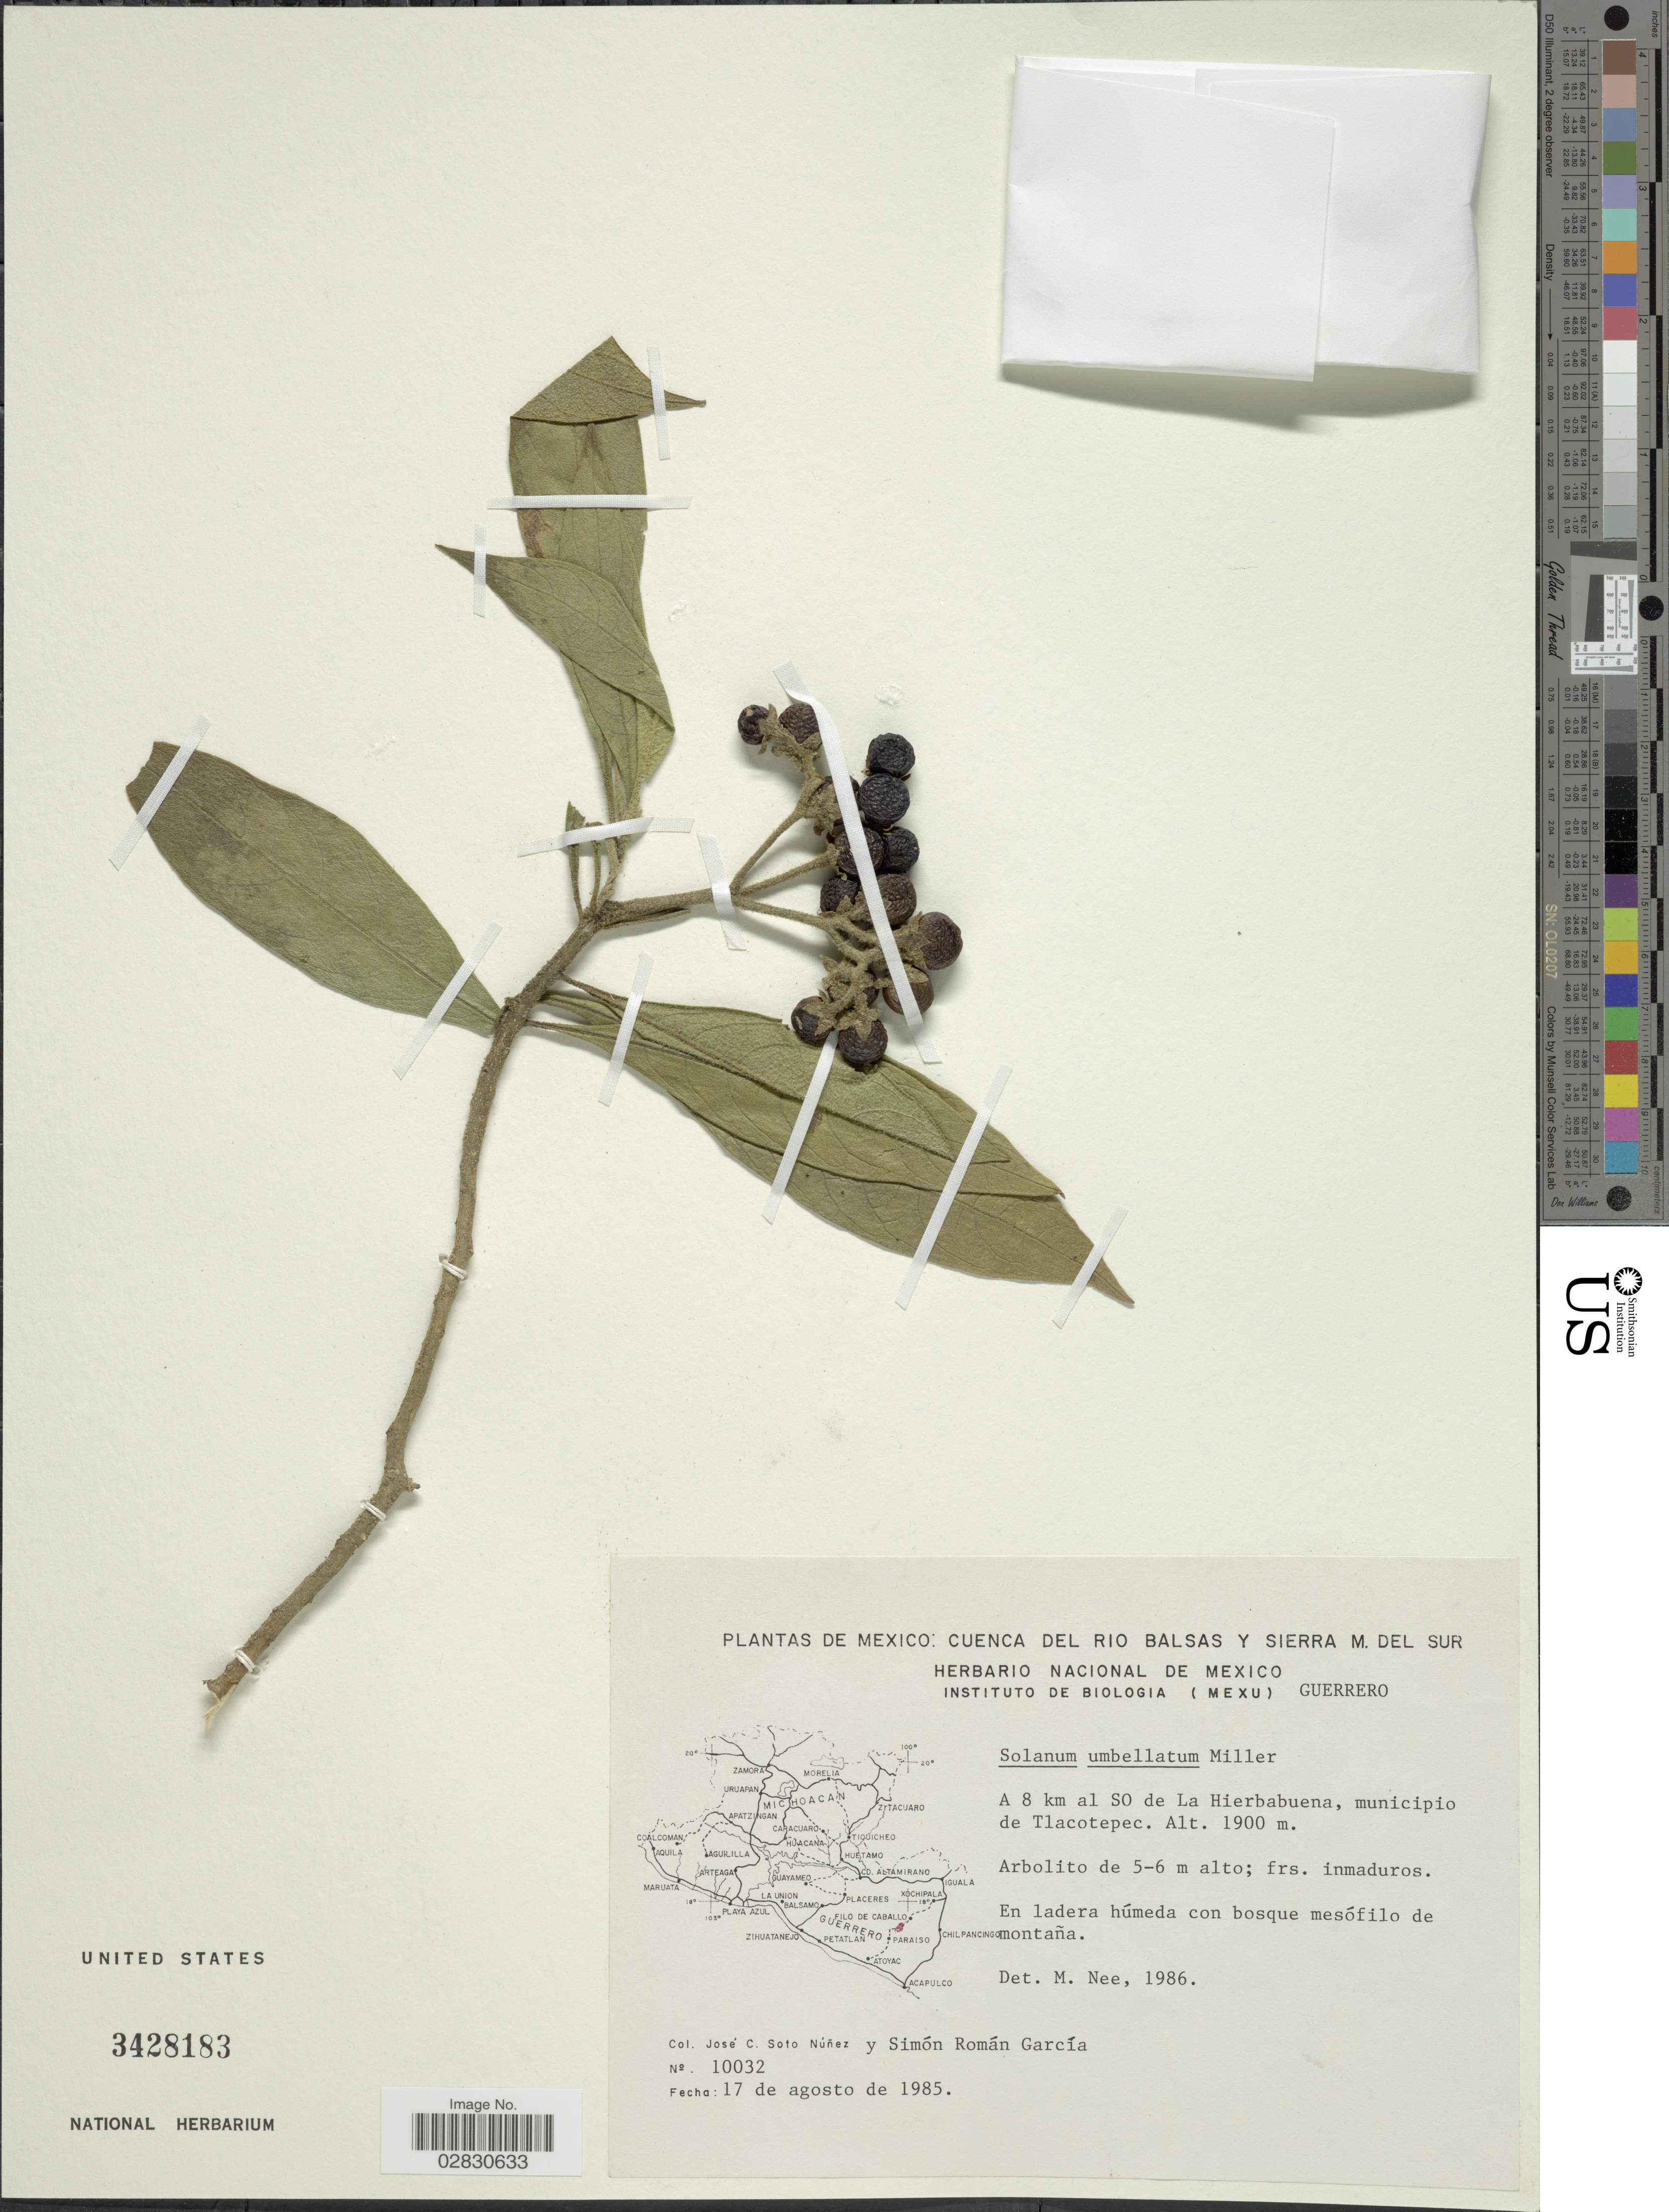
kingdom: Plantae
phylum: Tracheophyta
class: Magnoliopsida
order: Solanales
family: Solanaceae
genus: Solanum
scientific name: Solanum umbellatum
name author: Mill.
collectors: J. Soto & S. Román G.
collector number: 10032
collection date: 1985-08-17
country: Mexico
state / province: Guerrero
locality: Cuenca del Rio Balsas y Sierra M. del Sur. A 8 km al SO de la Hierbabuena, municipio de Tlacotepec.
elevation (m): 1900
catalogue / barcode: US 3428183